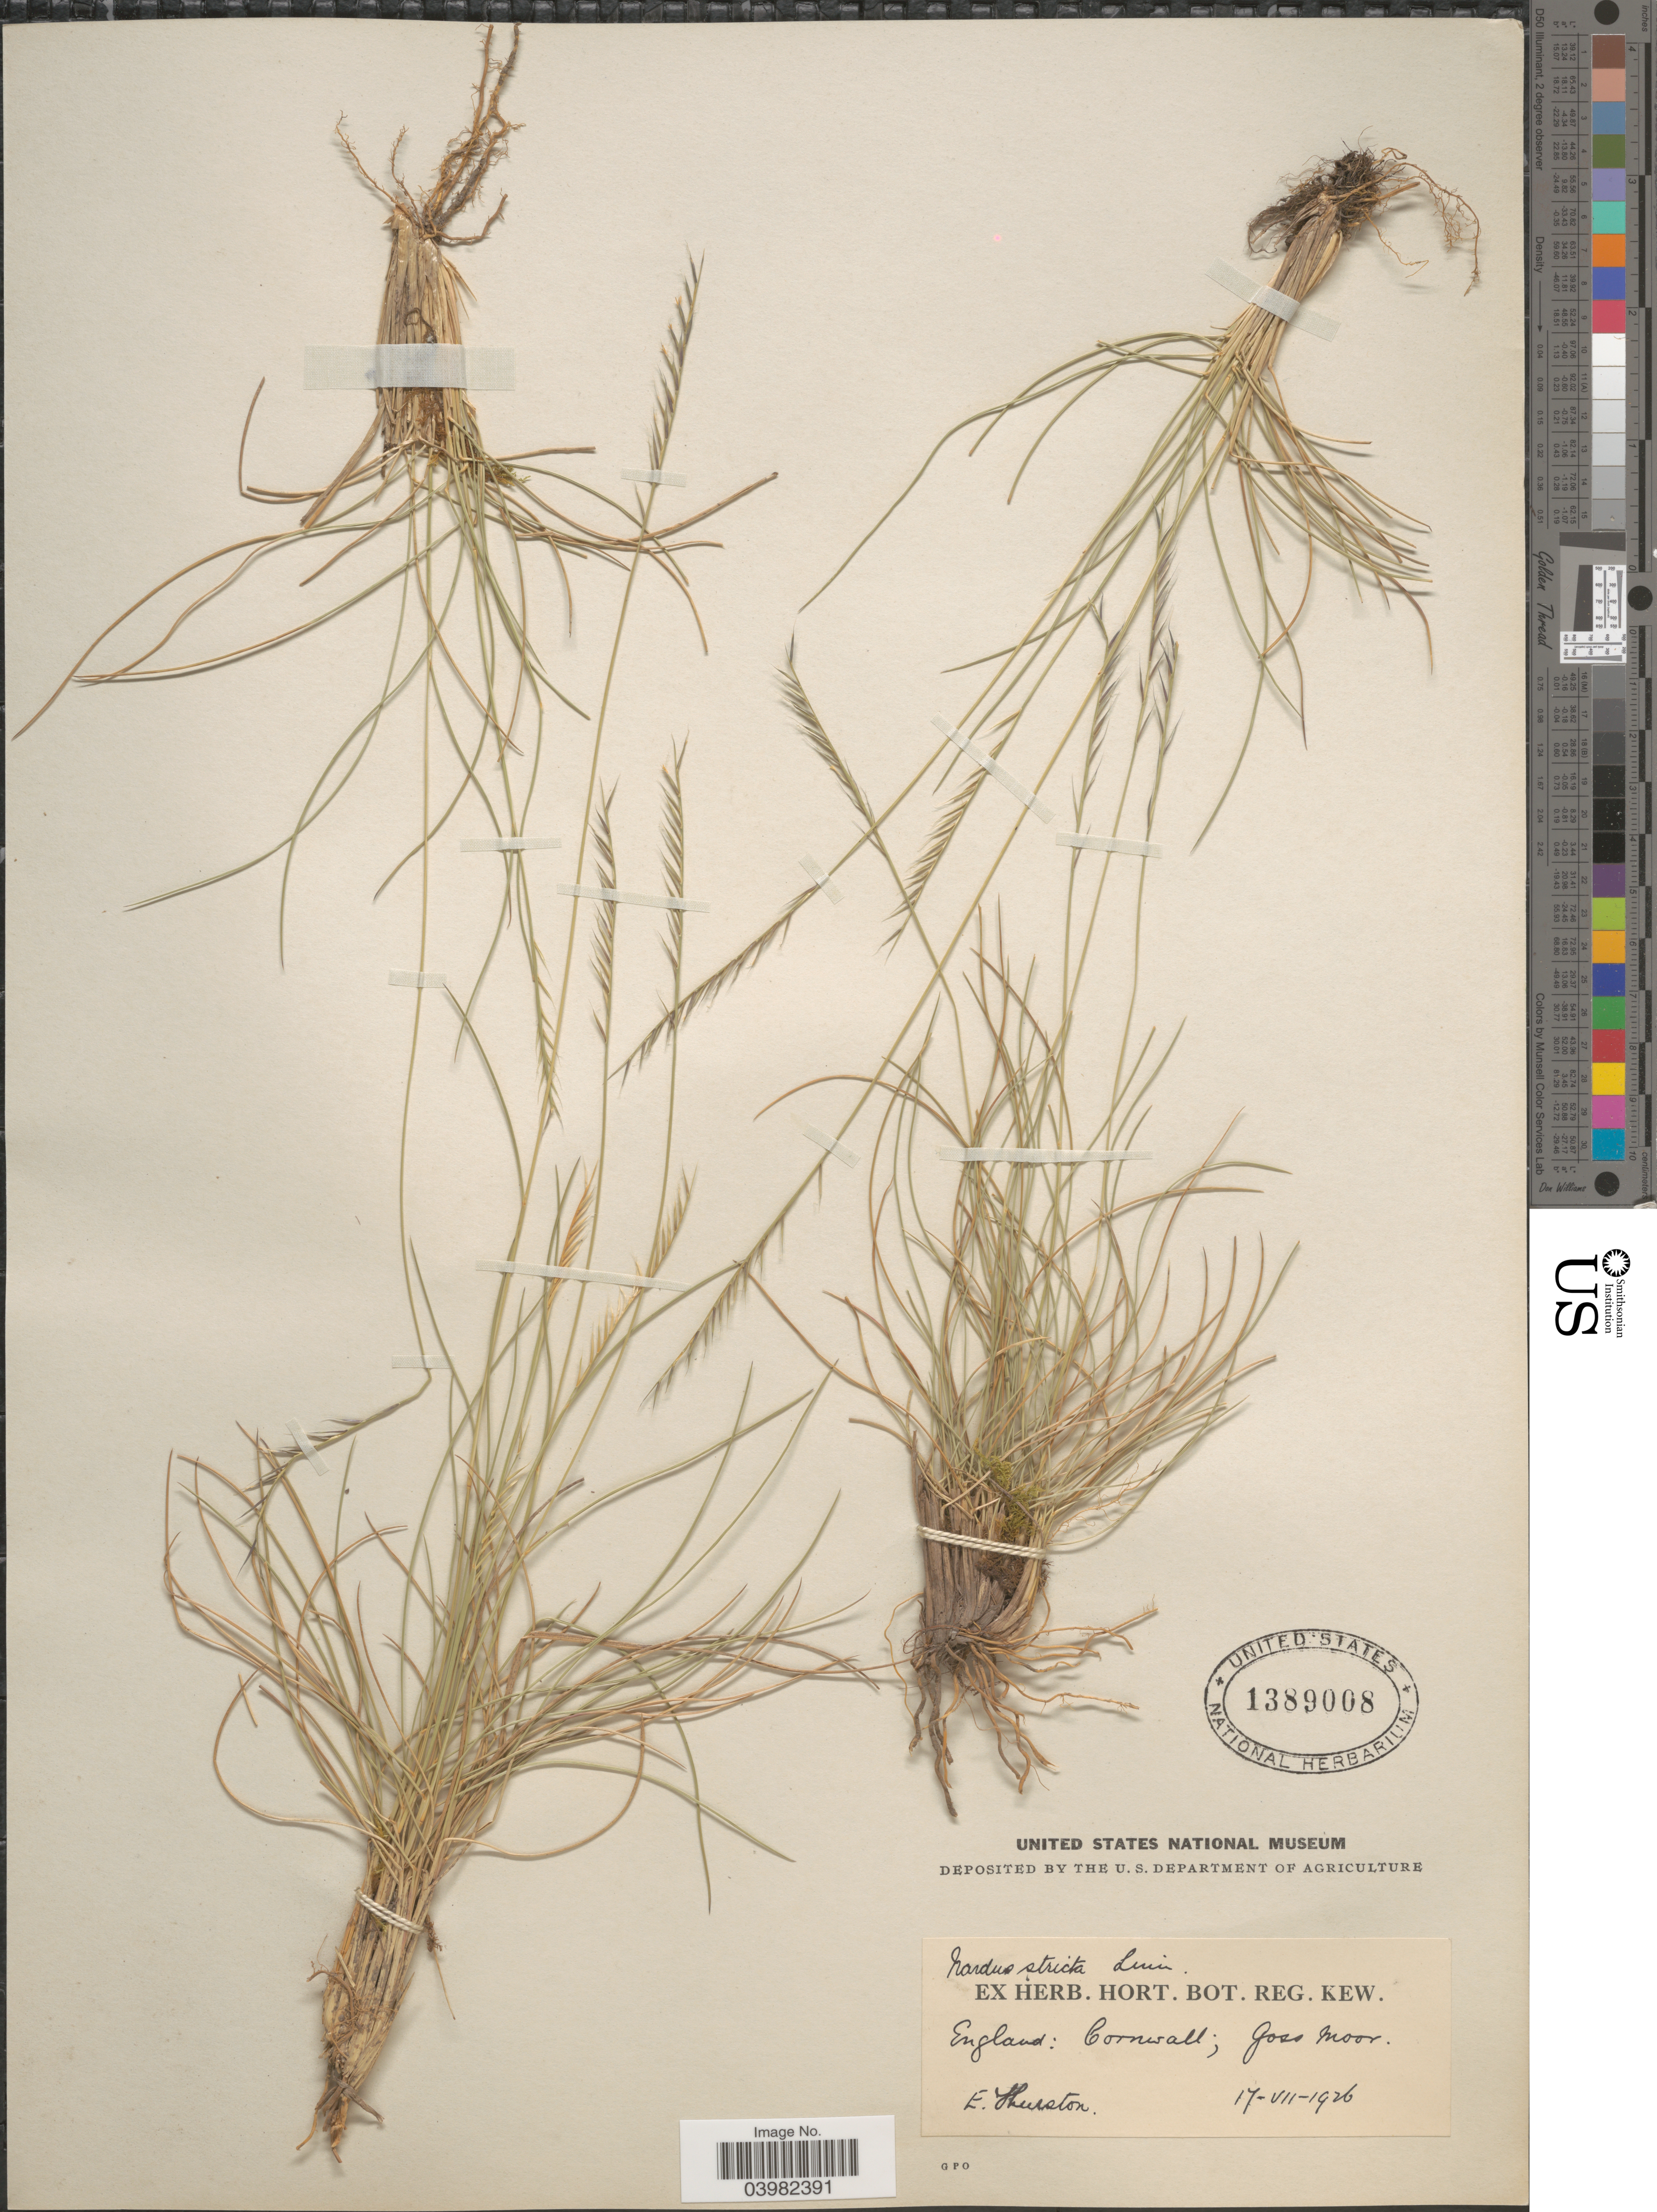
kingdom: Plantae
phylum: Tracheophyta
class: Liliopsida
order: Poales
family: Poaceae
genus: Nardus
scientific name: Nardus stricta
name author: L.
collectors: E. Thurston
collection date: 1926-07-17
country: United Kingdom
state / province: England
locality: Cornwall; Goss Moor.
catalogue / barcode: US 1389008